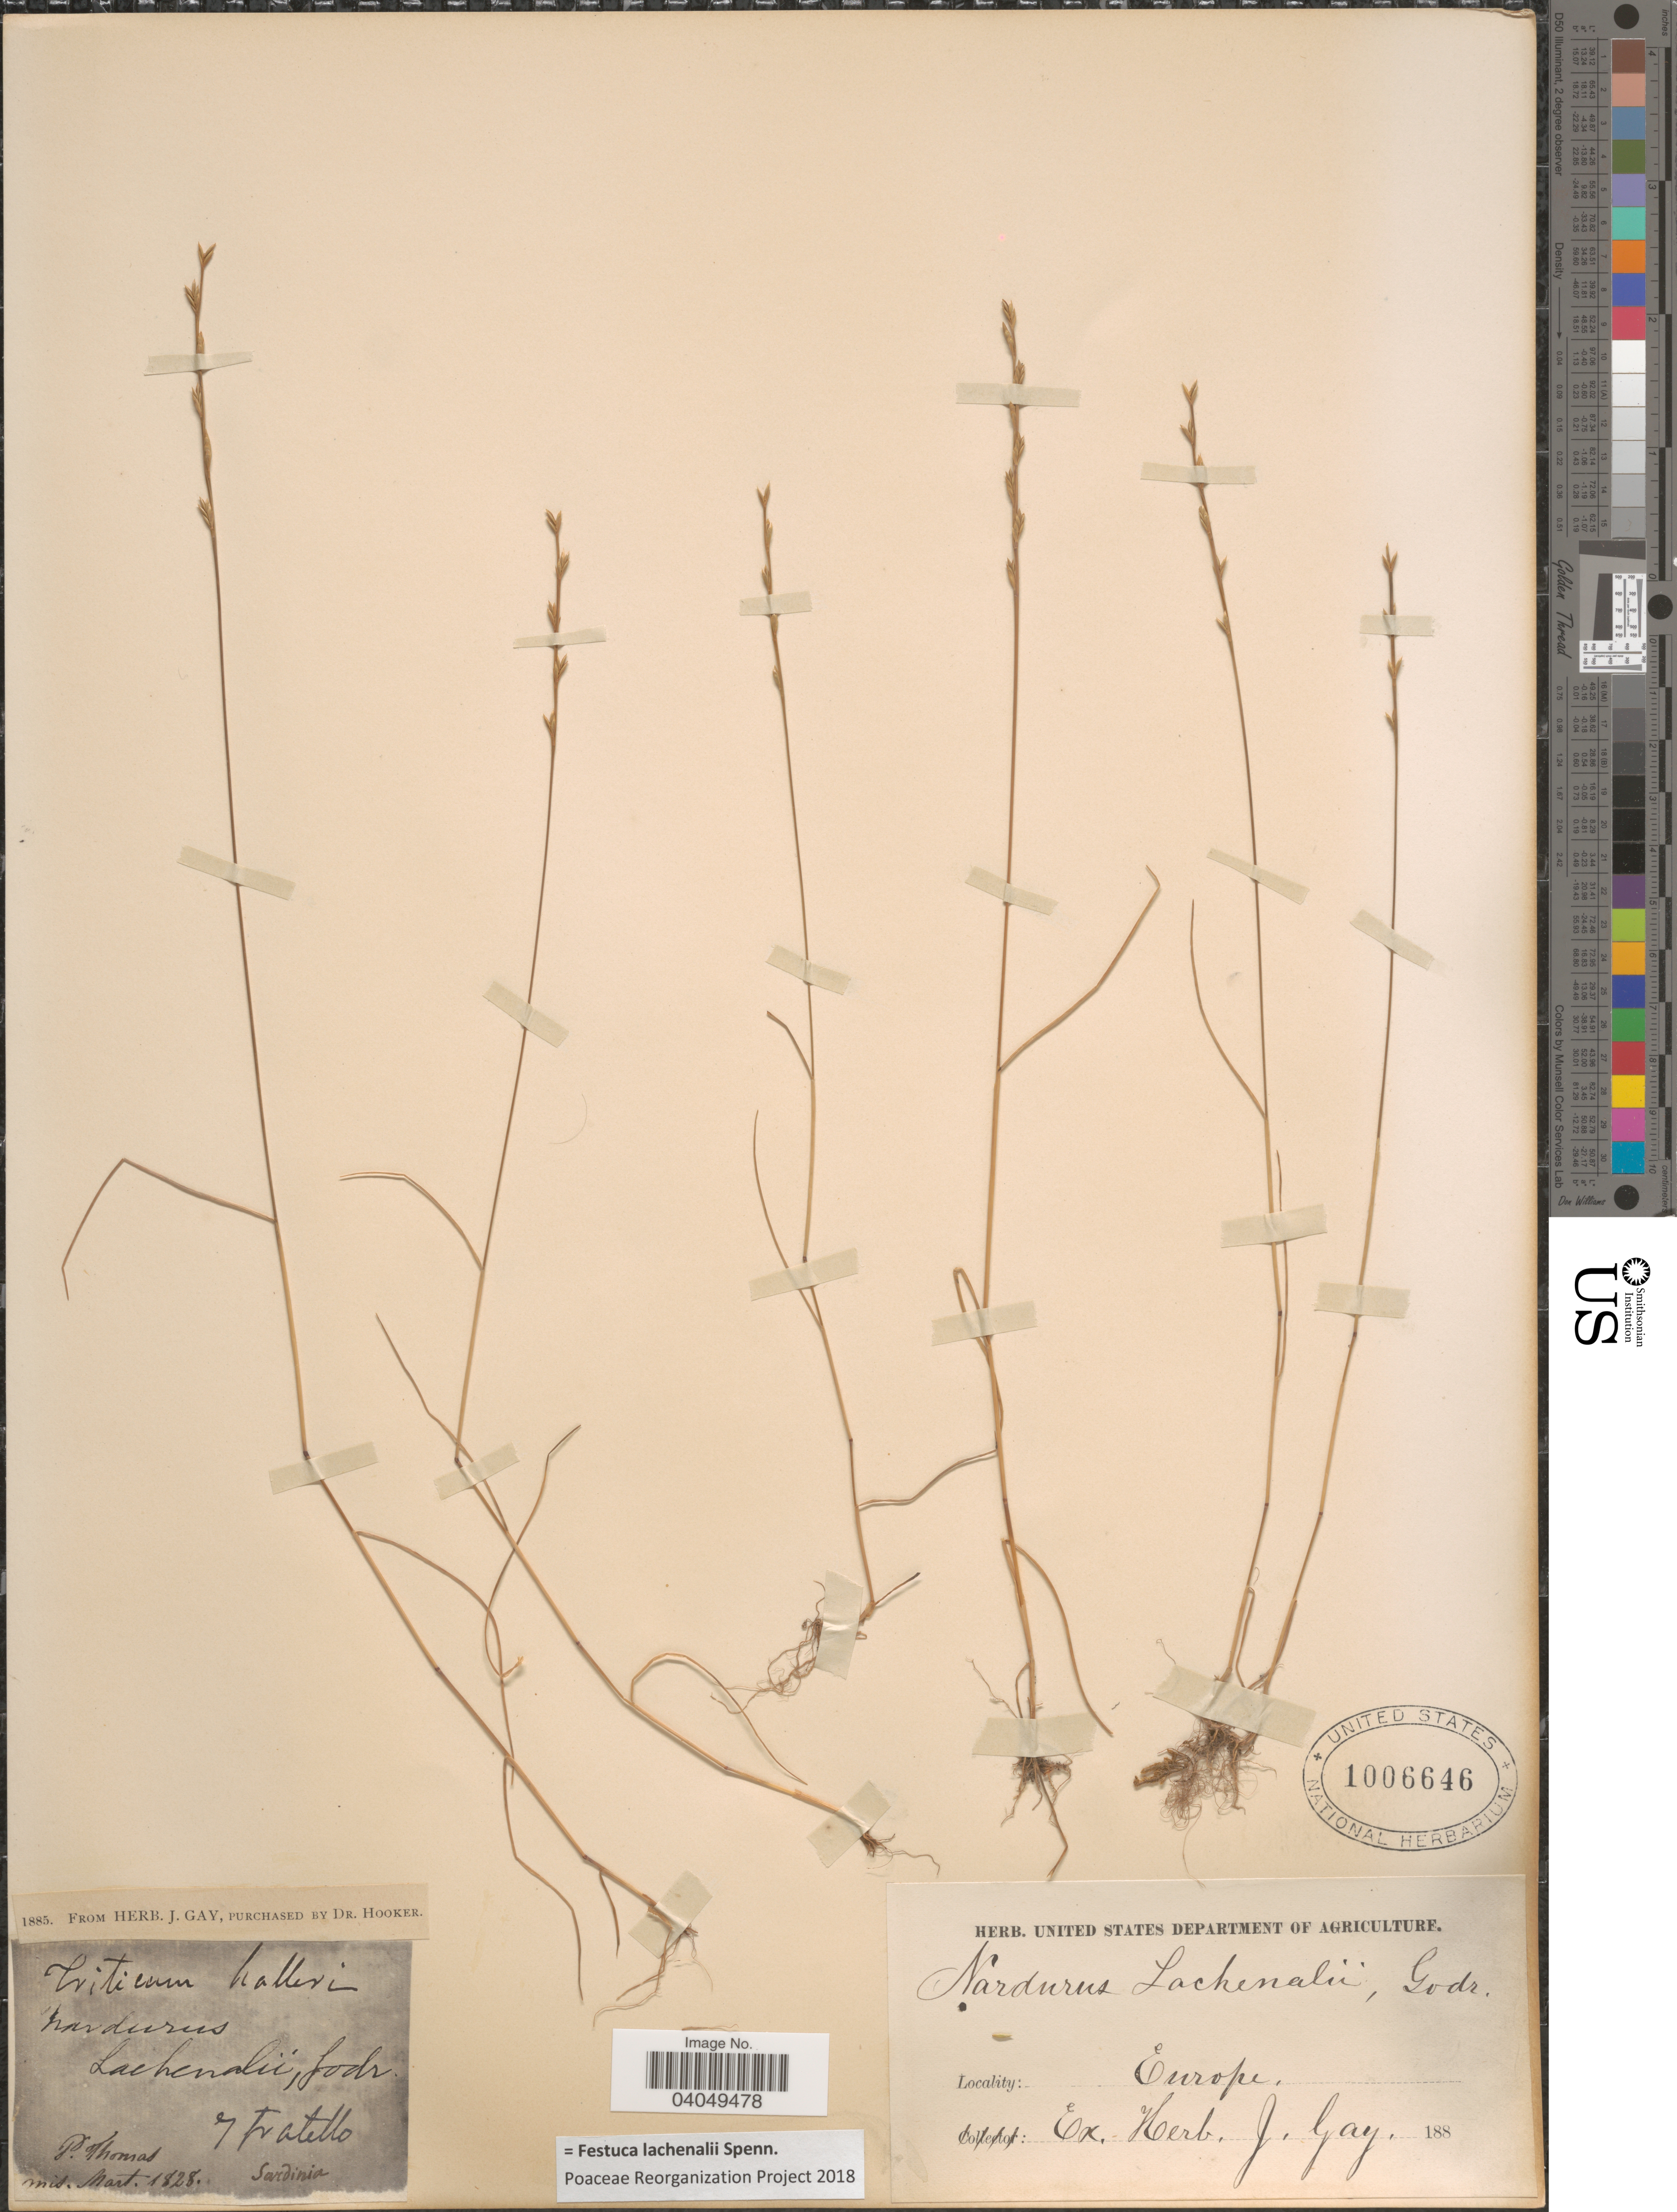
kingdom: Plantae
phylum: Tracheophyta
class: Liliopsida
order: Poales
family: Poaceae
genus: Festuca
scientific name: Festuca lachenalii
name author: Spenn.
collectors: P. Thomas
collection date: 1885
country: Italy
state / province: Sardegna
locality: Tratello. [interpreted] Sardinia.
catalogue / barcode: US 1006646